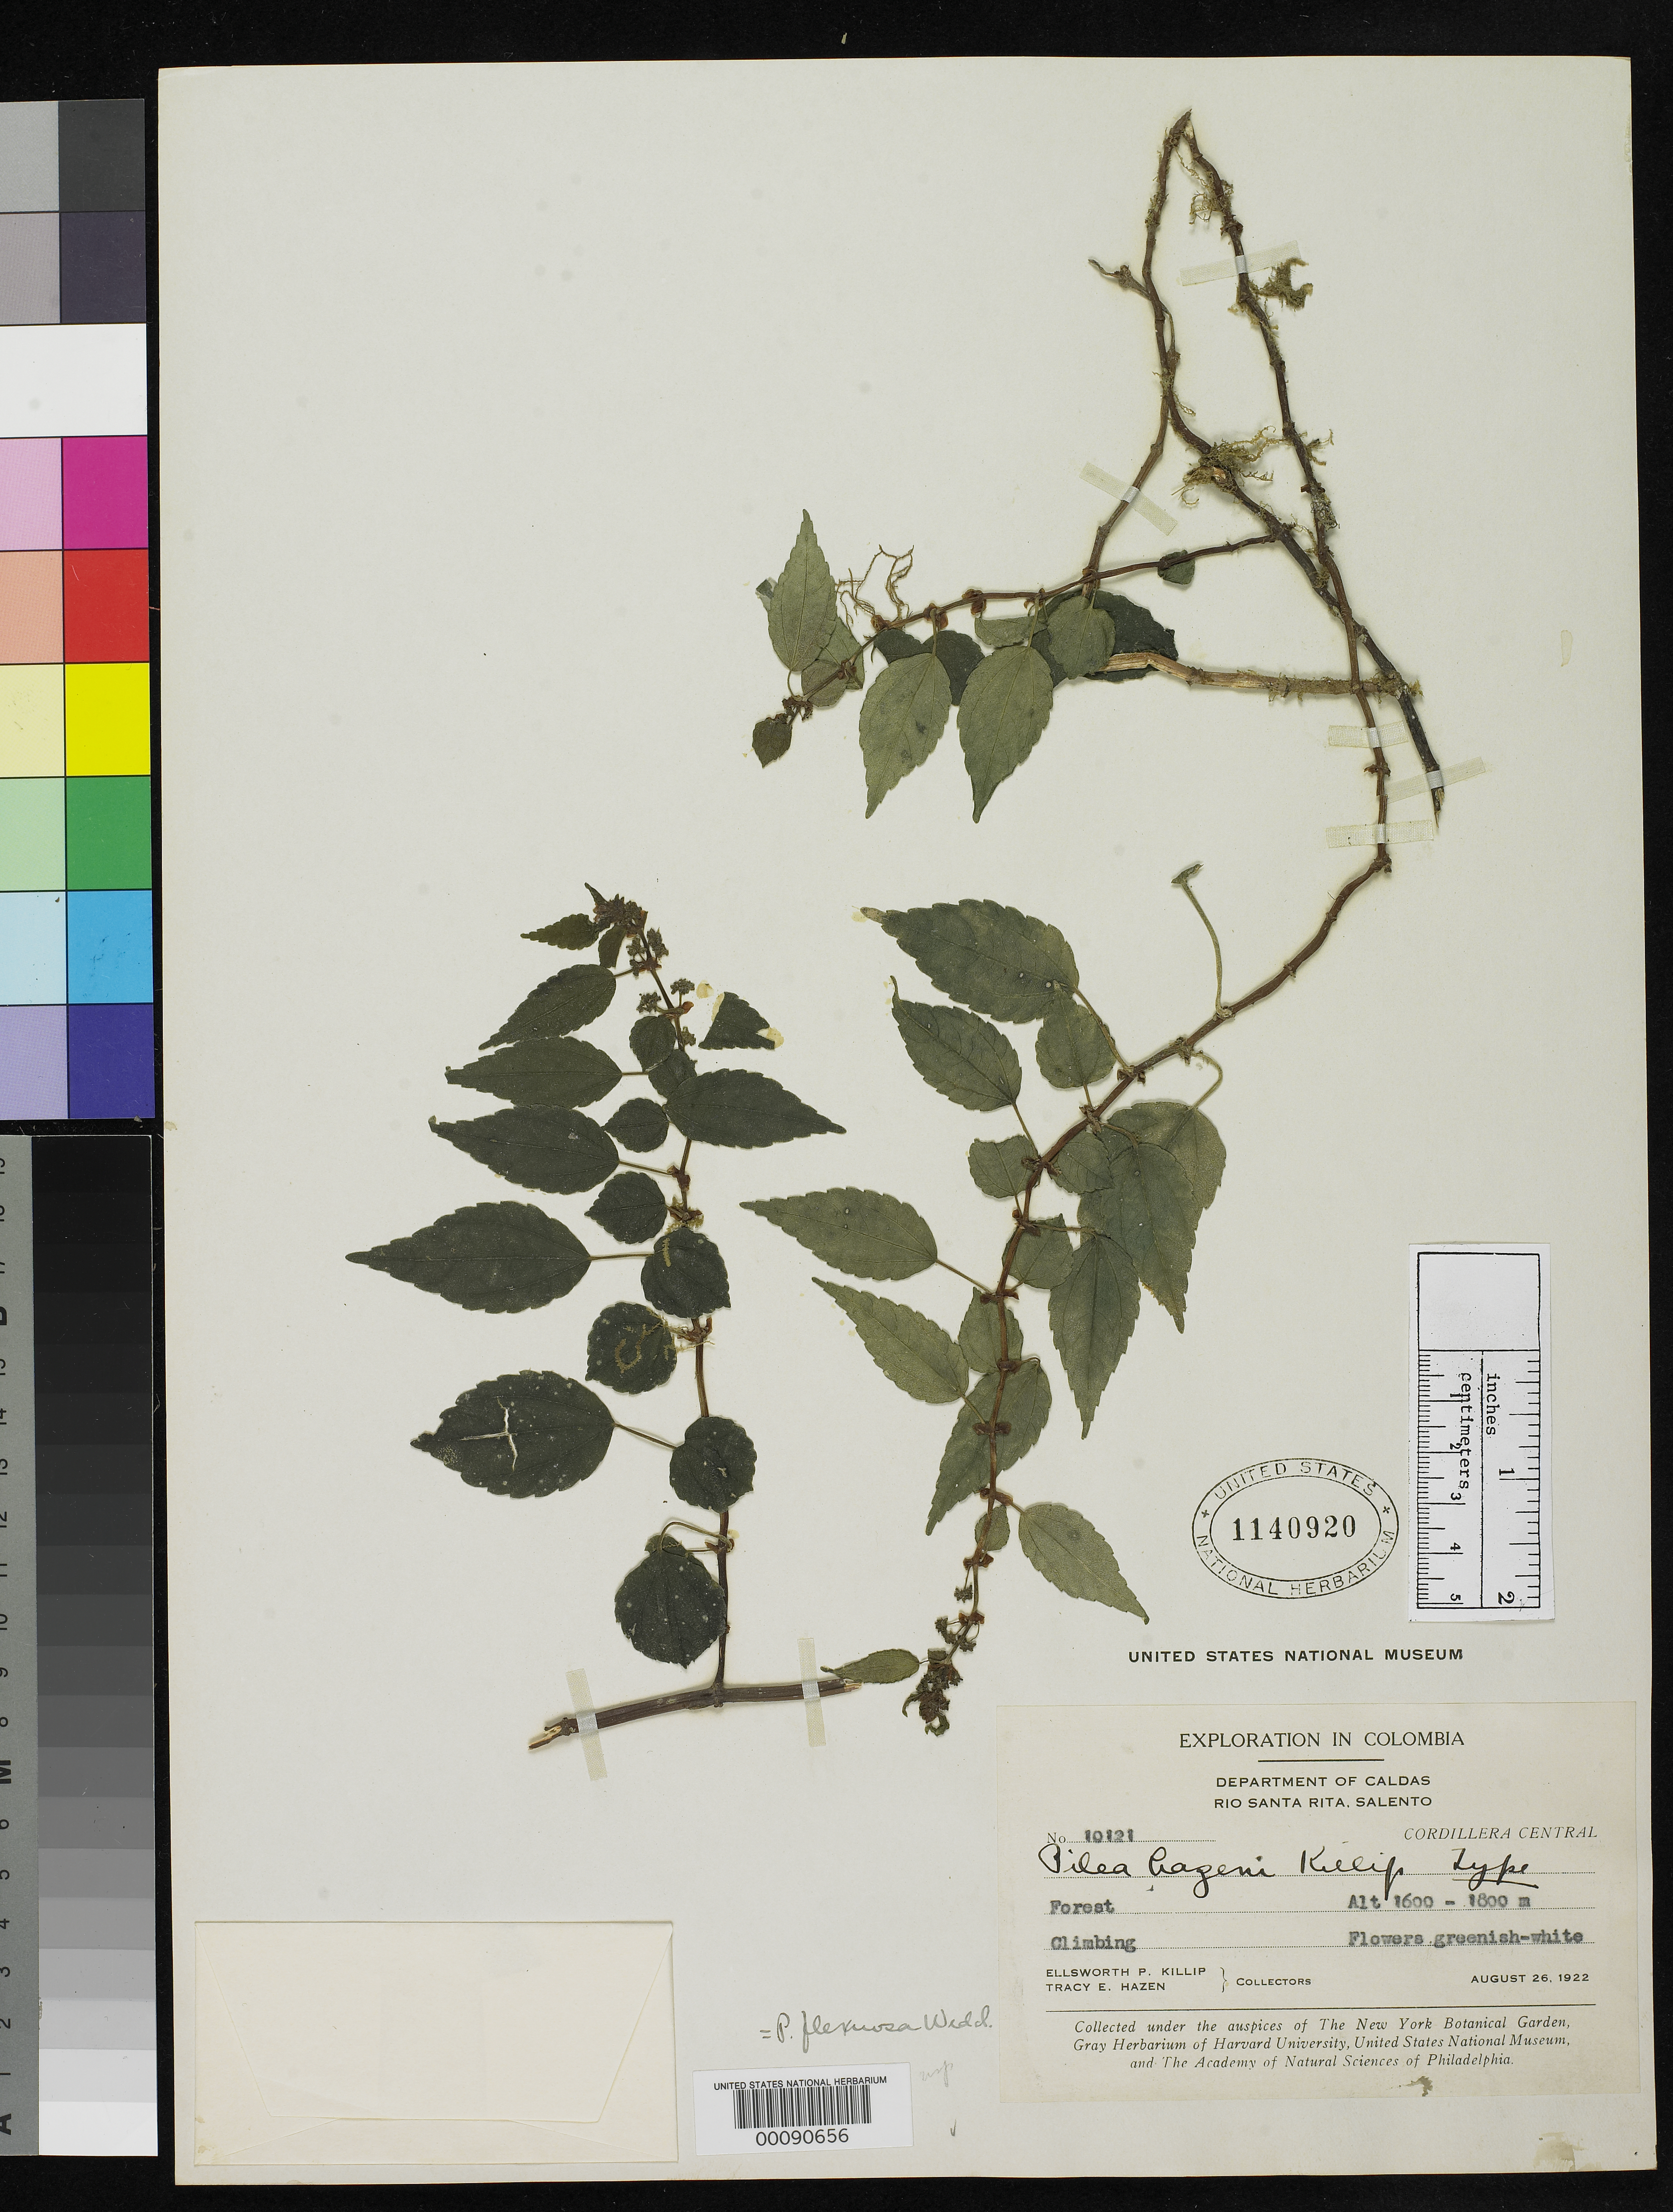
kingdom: Plantae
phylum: Tracheophyta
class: Magnoliopsida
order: Rosales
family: Urticaceae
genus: Pilea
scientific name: Pilea hazeni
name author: Killip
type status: Holotype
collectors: E. P. Killip & T. E. Hazen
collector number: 10121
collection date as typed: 26 Aug 1922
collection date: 1922-08-26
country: Colombia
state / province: Caldas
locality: Rio Santa Rita near Salento.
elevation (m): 1600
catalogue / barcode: US 1140920